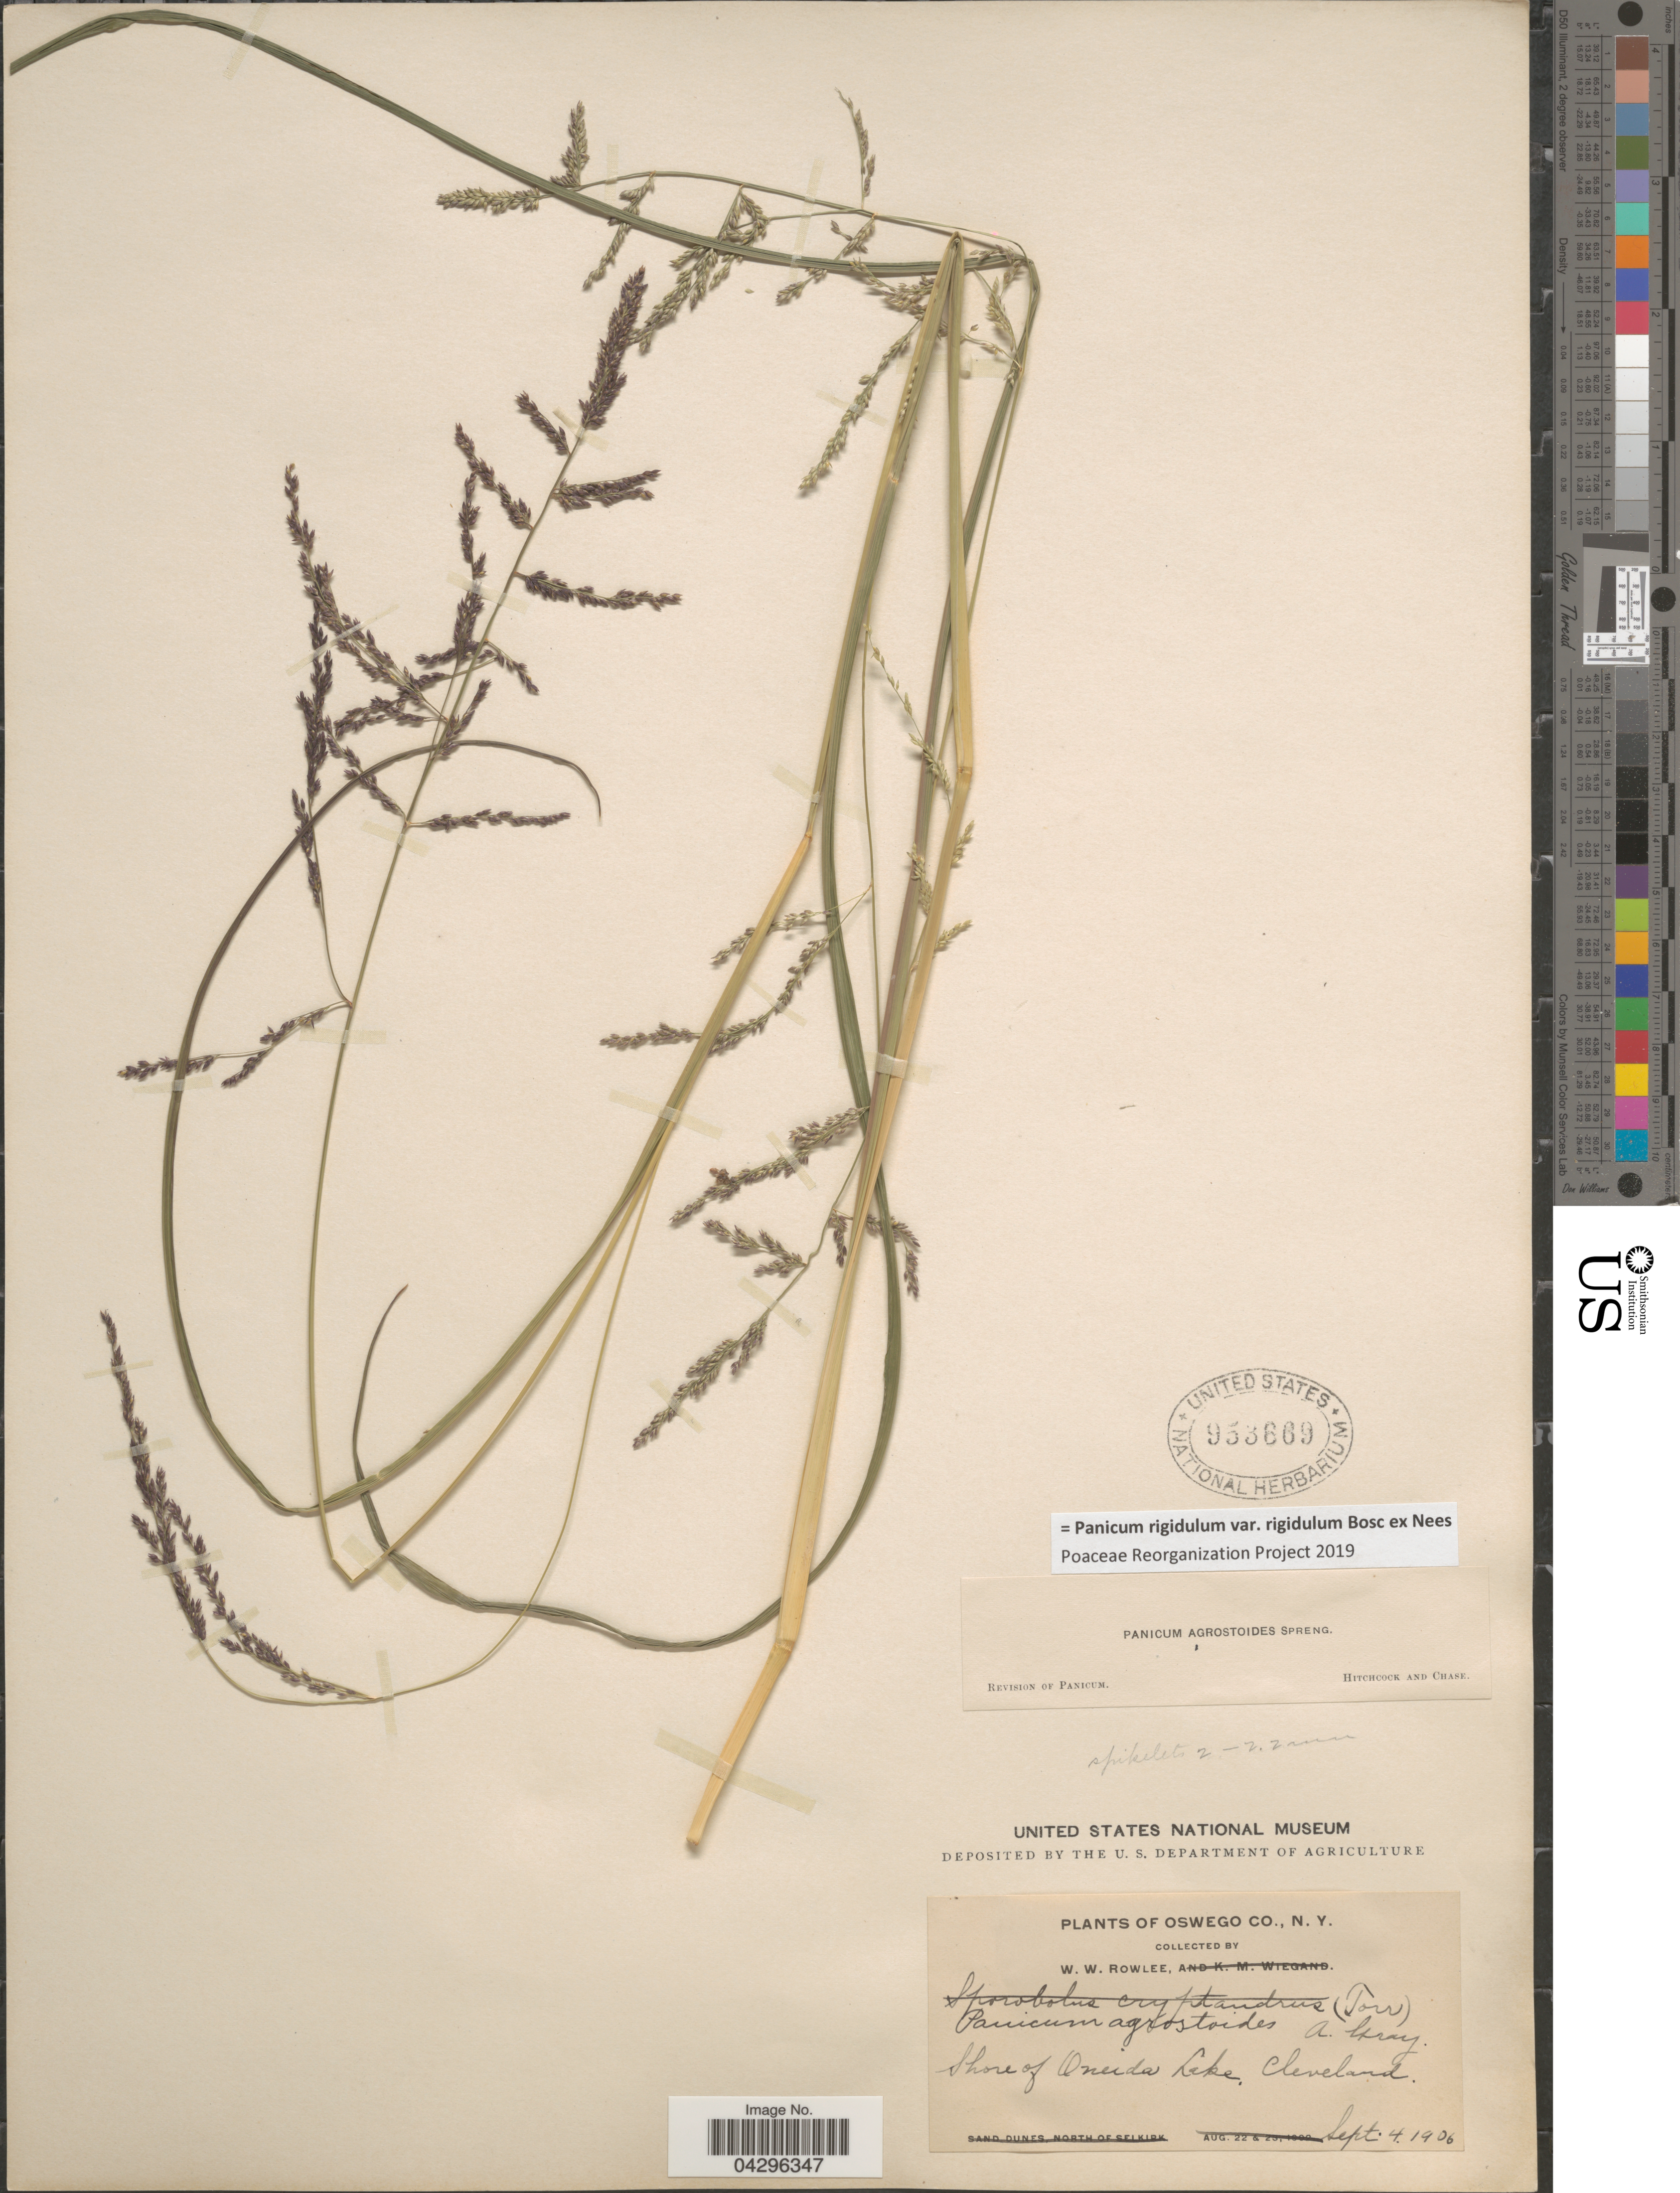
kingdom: Plantae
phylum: Tracheophyta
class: Liliopsida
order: Poales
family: Poaceae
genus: Panicum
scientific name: Panicum rigidulum var. rigidulum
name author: Bosc ex Nees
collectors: W. W. Rowlee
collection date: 1906-09-04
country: United States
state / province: New York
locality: Oswego. Shore of Oneida Lake, Cleveland.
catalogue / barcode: US 953669